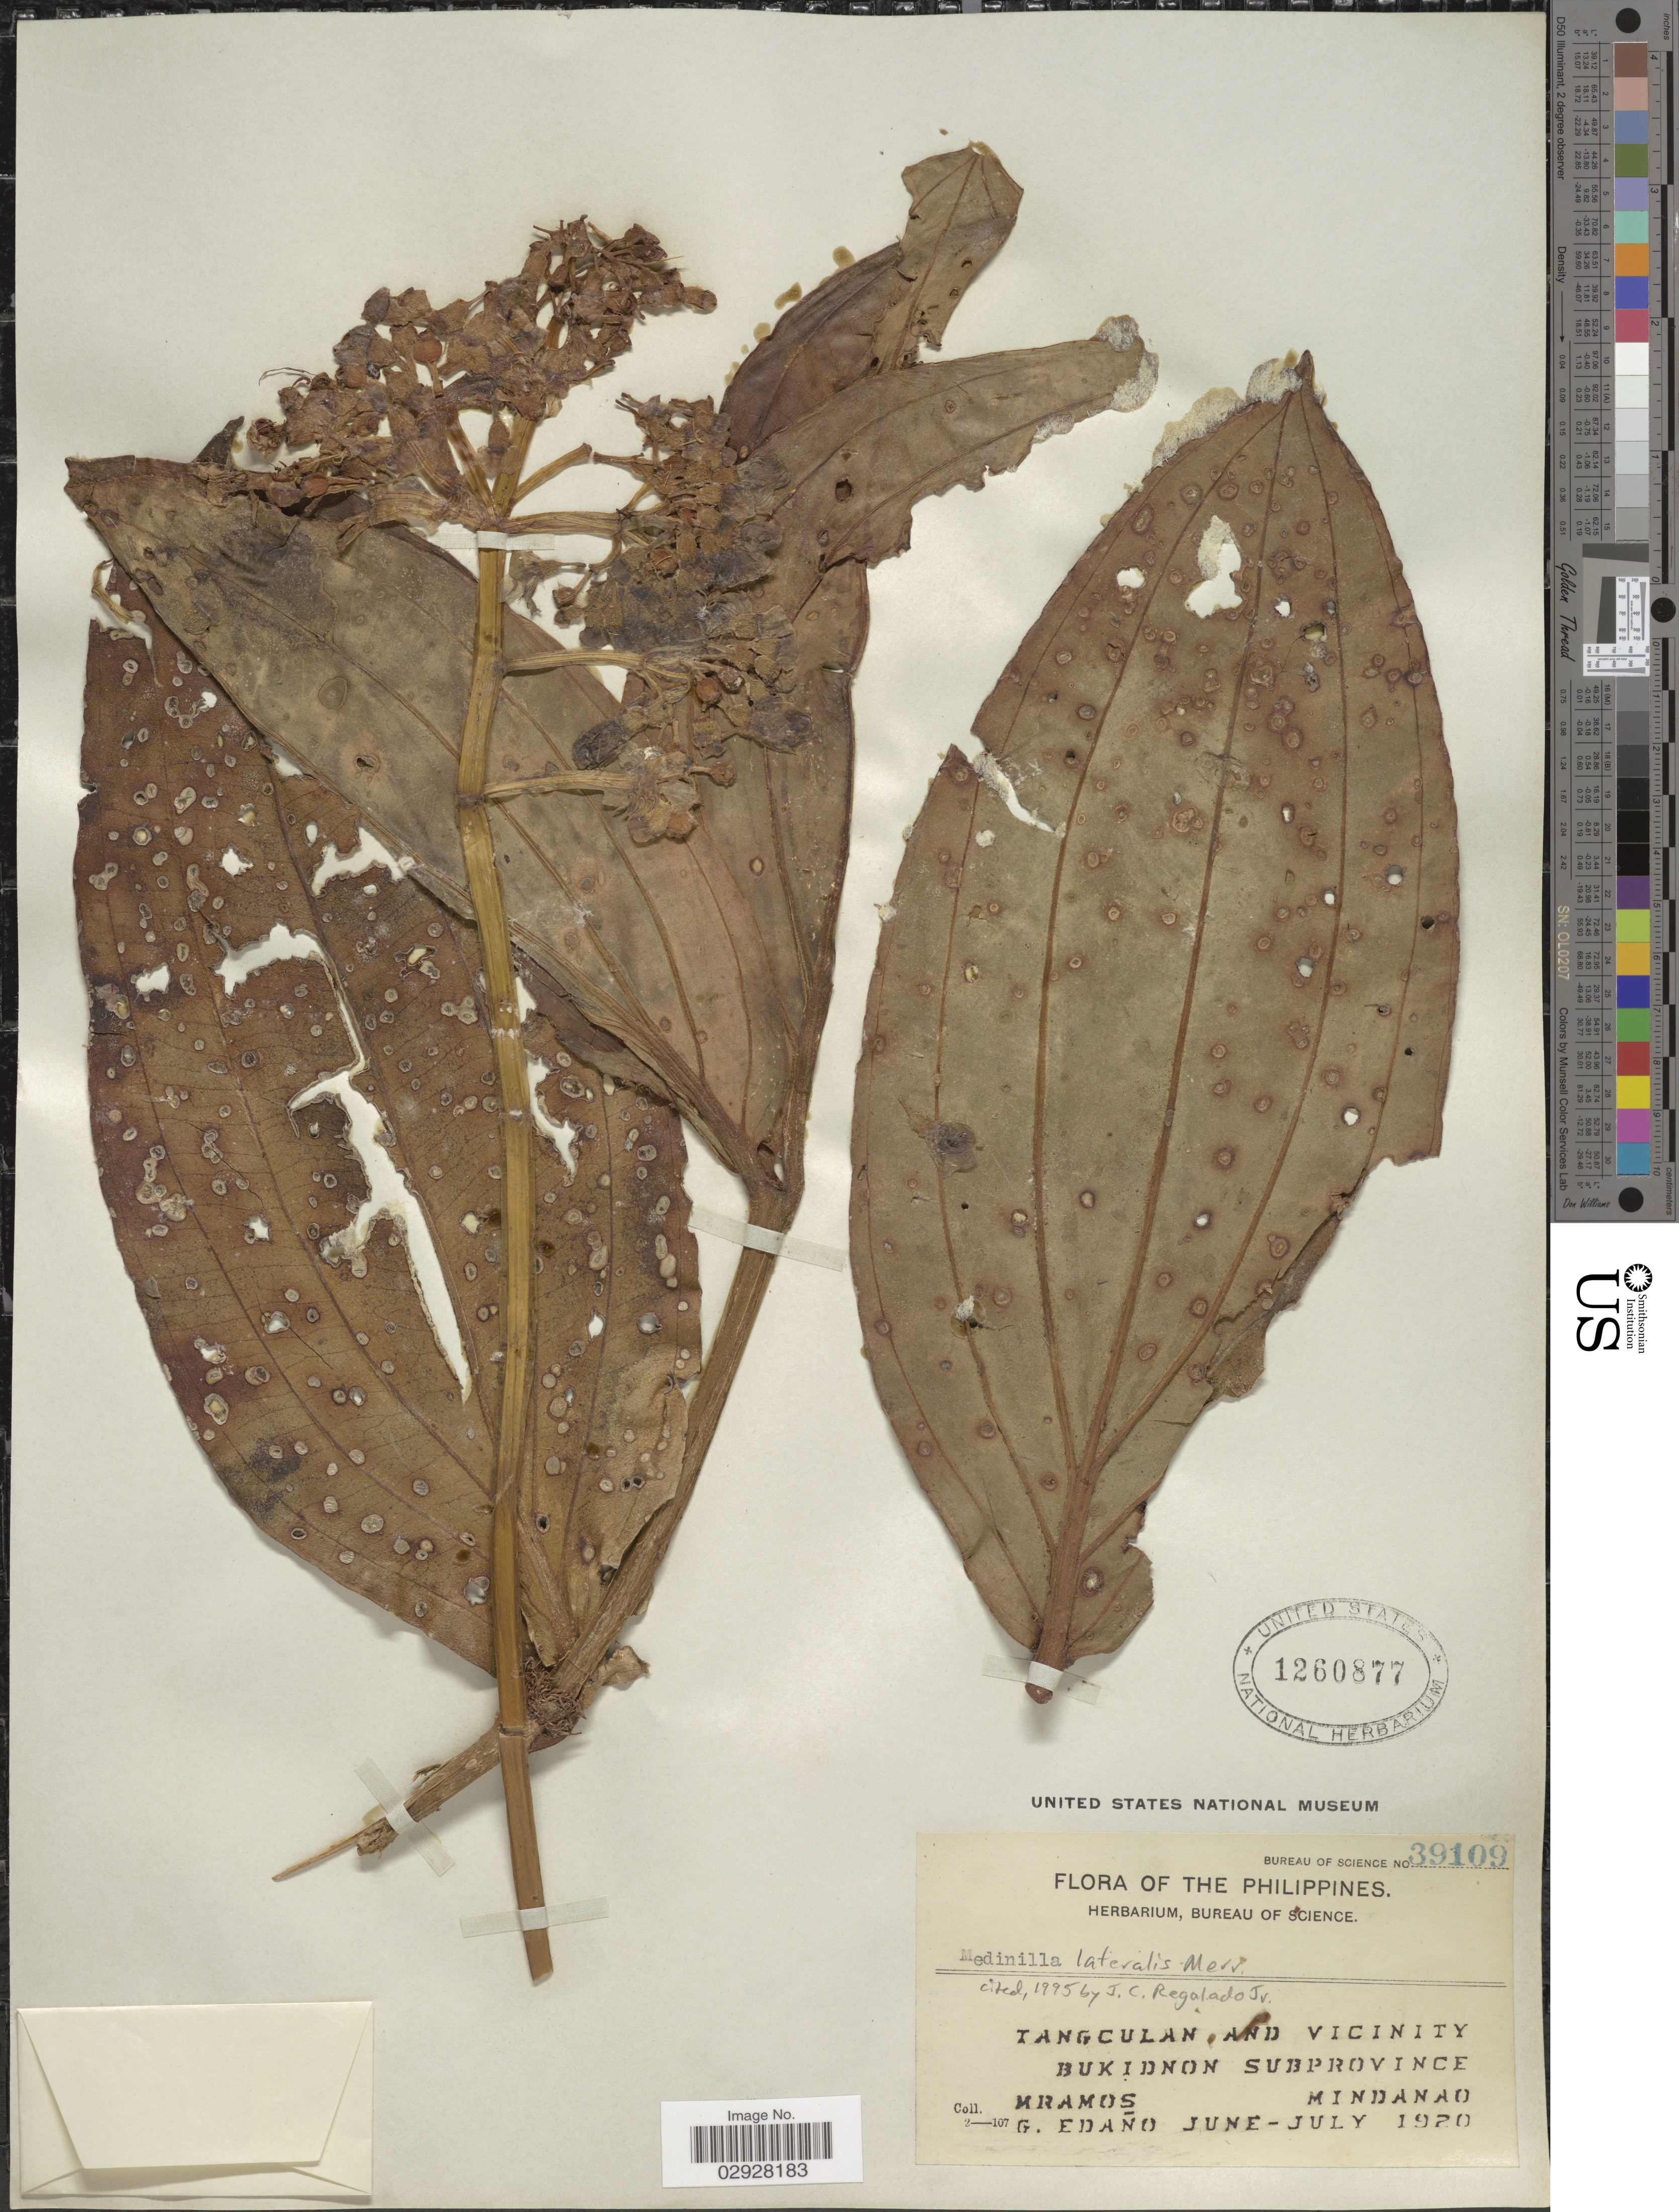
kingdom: Plantae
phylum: Tracheophyta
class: Magnoliopsida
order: Myrtales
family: Melastomataceae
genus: Medinilla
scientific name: Medinilla lateralis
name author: Merr.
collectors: M. Ramos & G. Edaño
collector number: Bureau of Science 39109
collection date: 1920-06/1920-07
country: Philippines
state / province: Northern Mindanao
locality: Tangculan and Vicinity, Bukidnon Subprovince. Mindanao.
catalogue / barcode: US 1260877